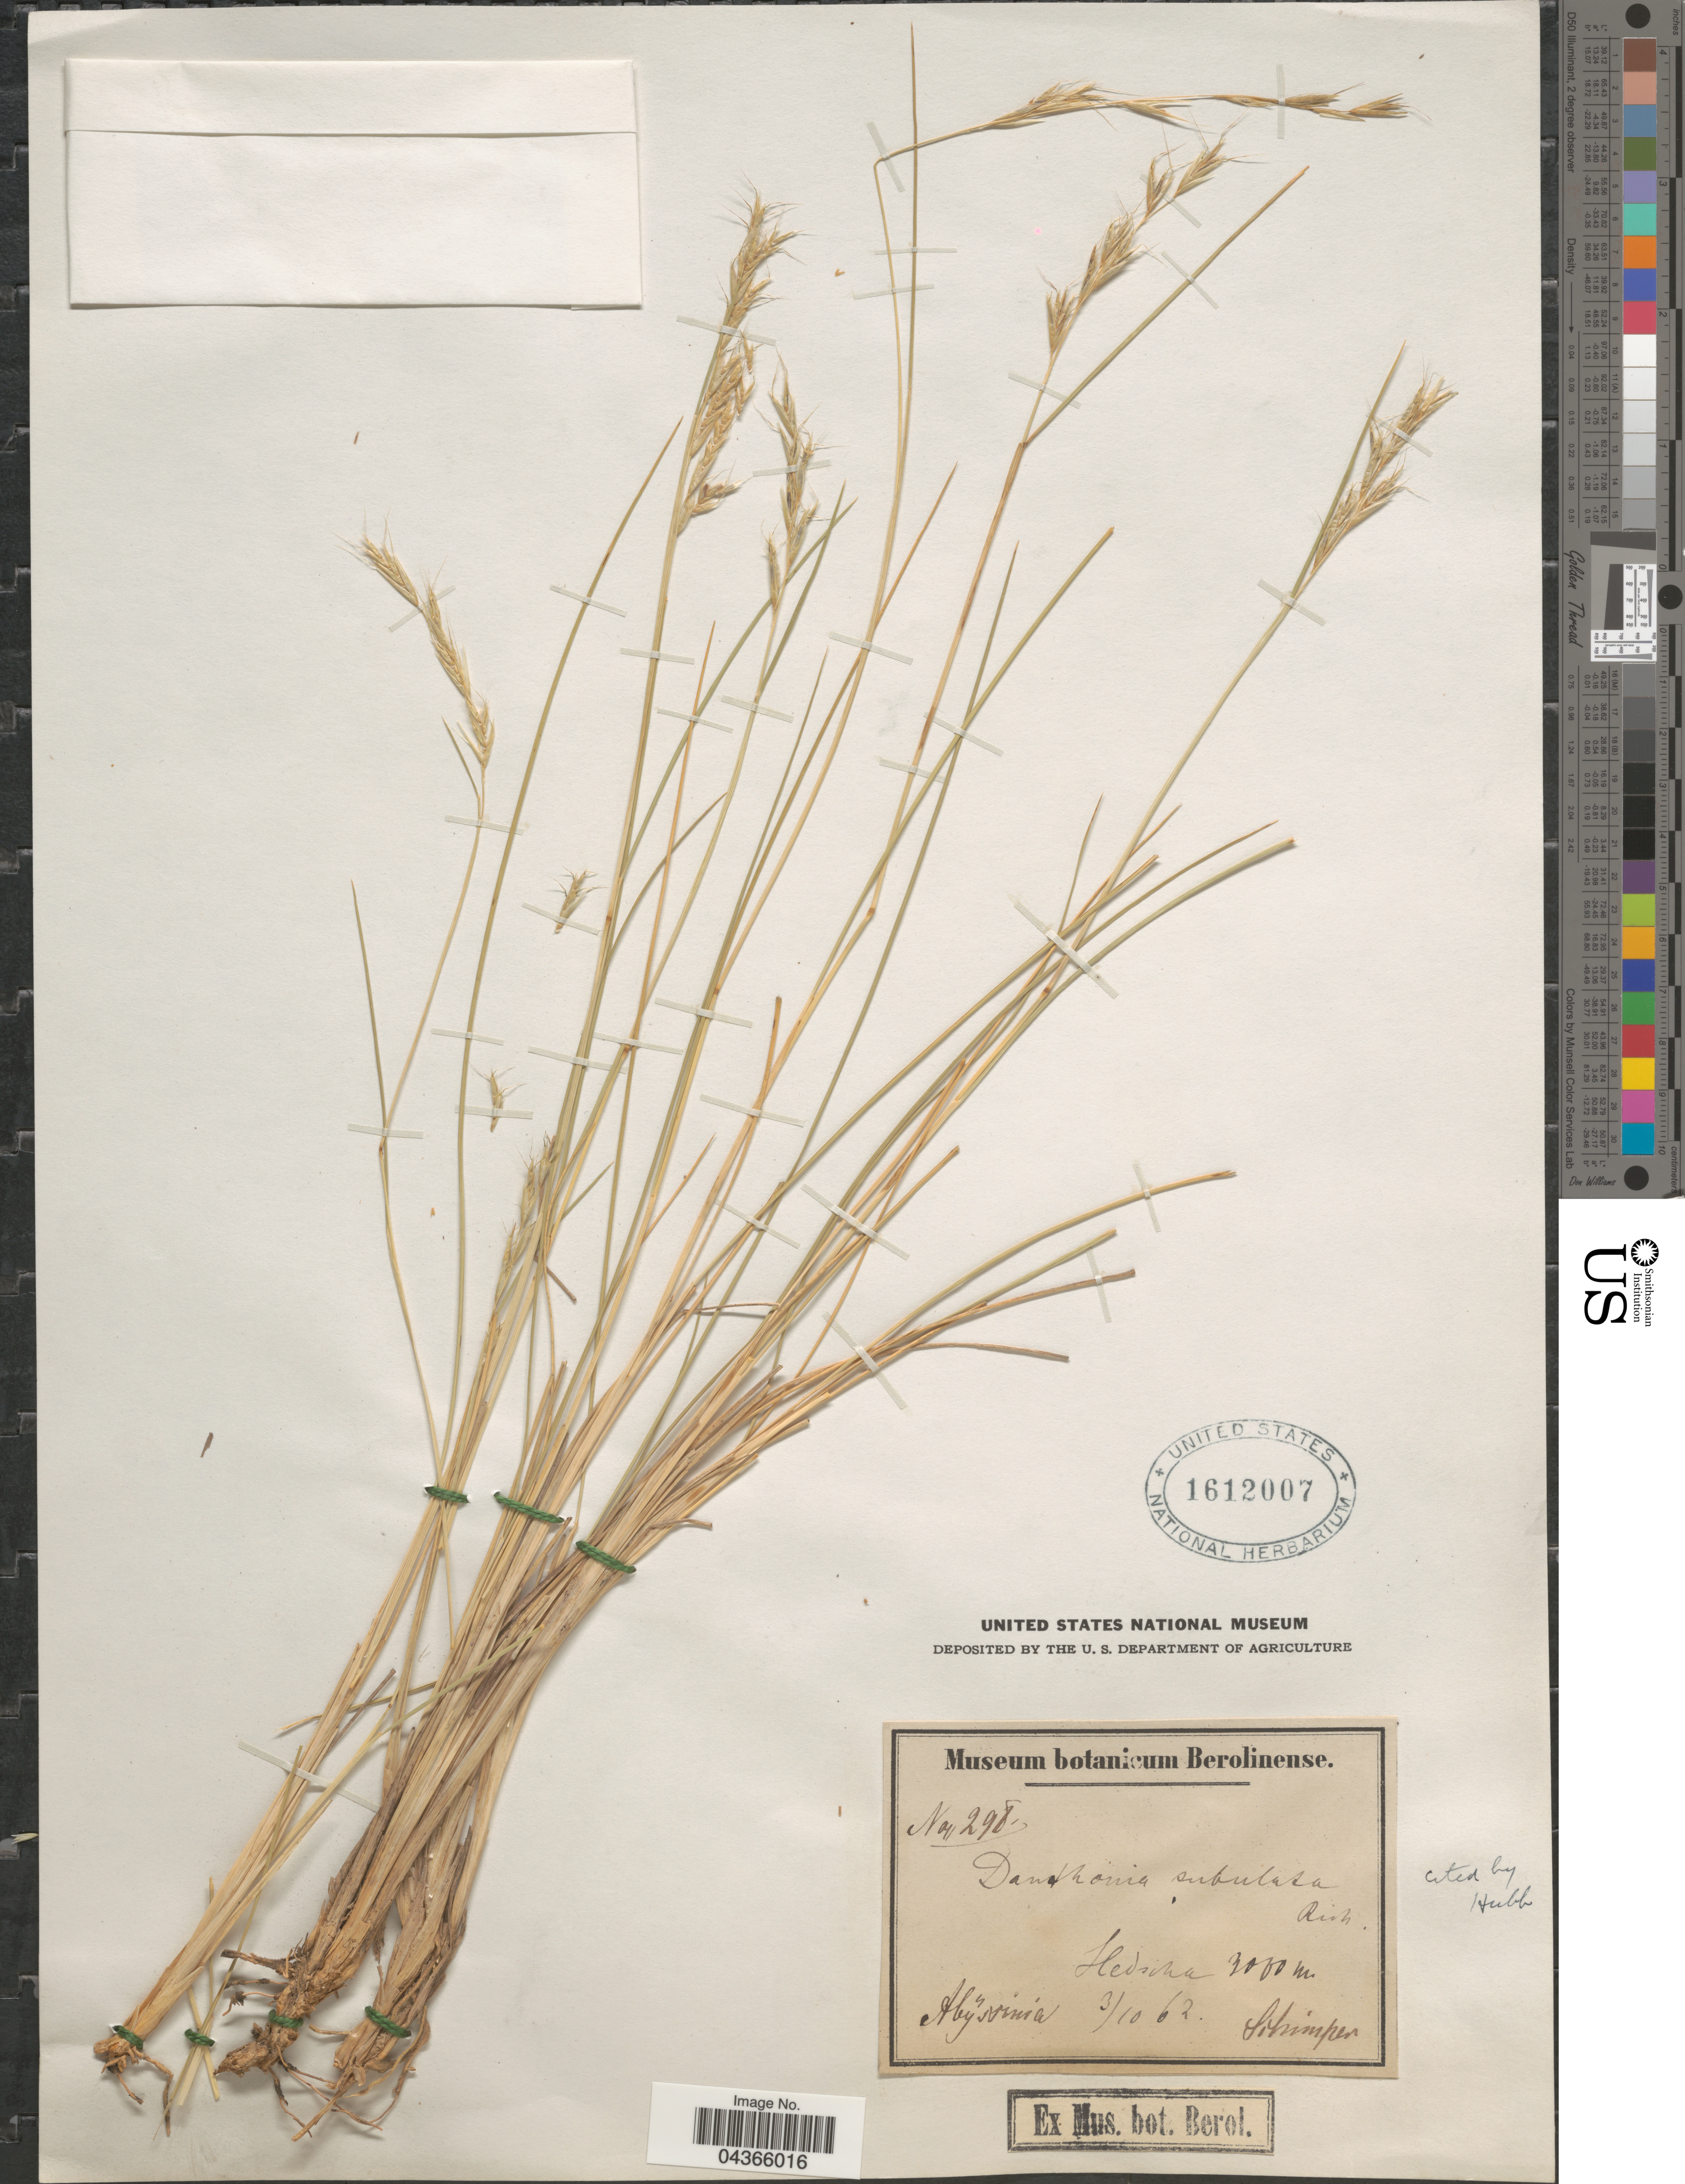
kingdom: Plantae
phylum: Tracheophyta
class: Liliopsida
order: Poales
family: Poaceae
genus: Tenaxia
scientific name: Tenaxia subulata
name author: (A. Rich.) N.P. Barker & H.P. Linder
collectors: -. Schimper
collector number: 298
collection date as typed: Transcribed d/m/y: 3/10/62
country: Ethiopia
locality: Hedina. Abyssinia.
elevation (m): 3000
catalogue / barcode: US 1612007